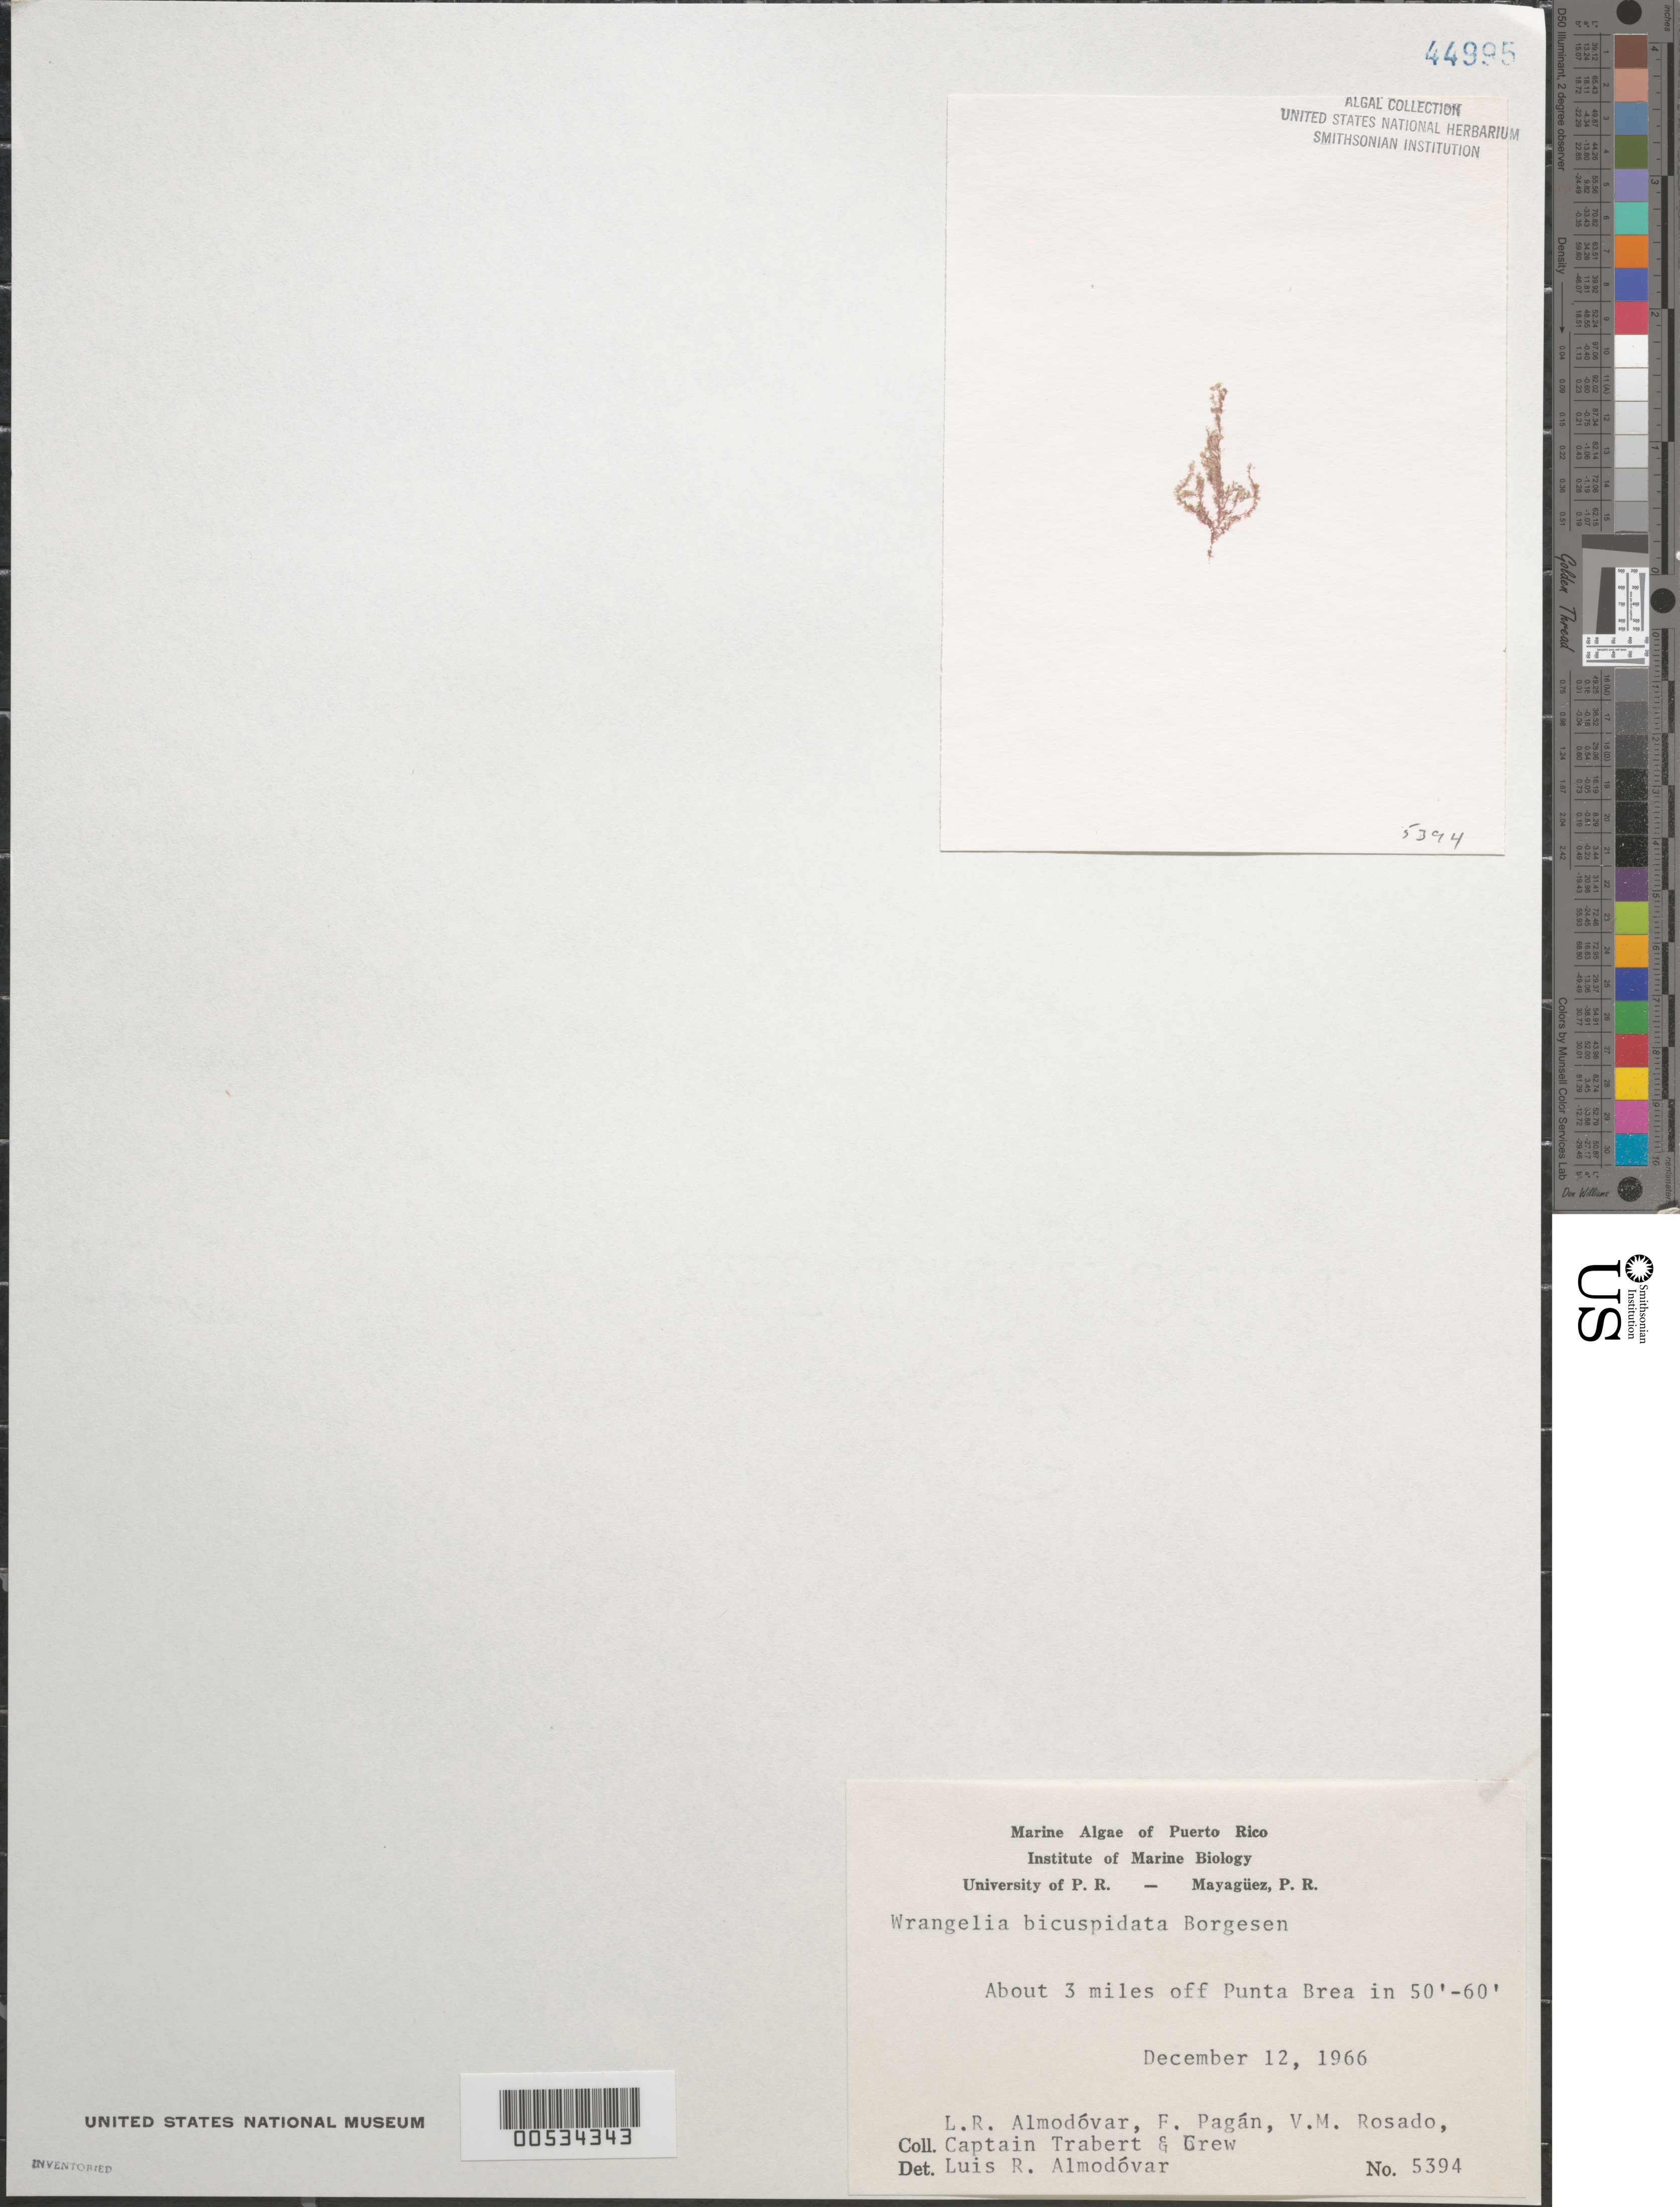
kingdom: Plantae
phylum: Rhodophyta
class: Florideophyceae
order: Ceramiales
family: Wrangeliaceae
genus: Wrangelia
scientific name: Wrangelia bicuspidata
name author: Børgesen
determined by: Almodovar, L. R.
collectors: L. Almodovar, F. Pagan, V. Rosado, C. Trabert & Crew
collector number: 5394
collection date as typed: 12 Dec 1966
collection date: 1966-12-12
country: Puerto Rico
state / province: Guanica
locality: Ca. 3 miles off punta brea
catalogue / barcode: US 44995